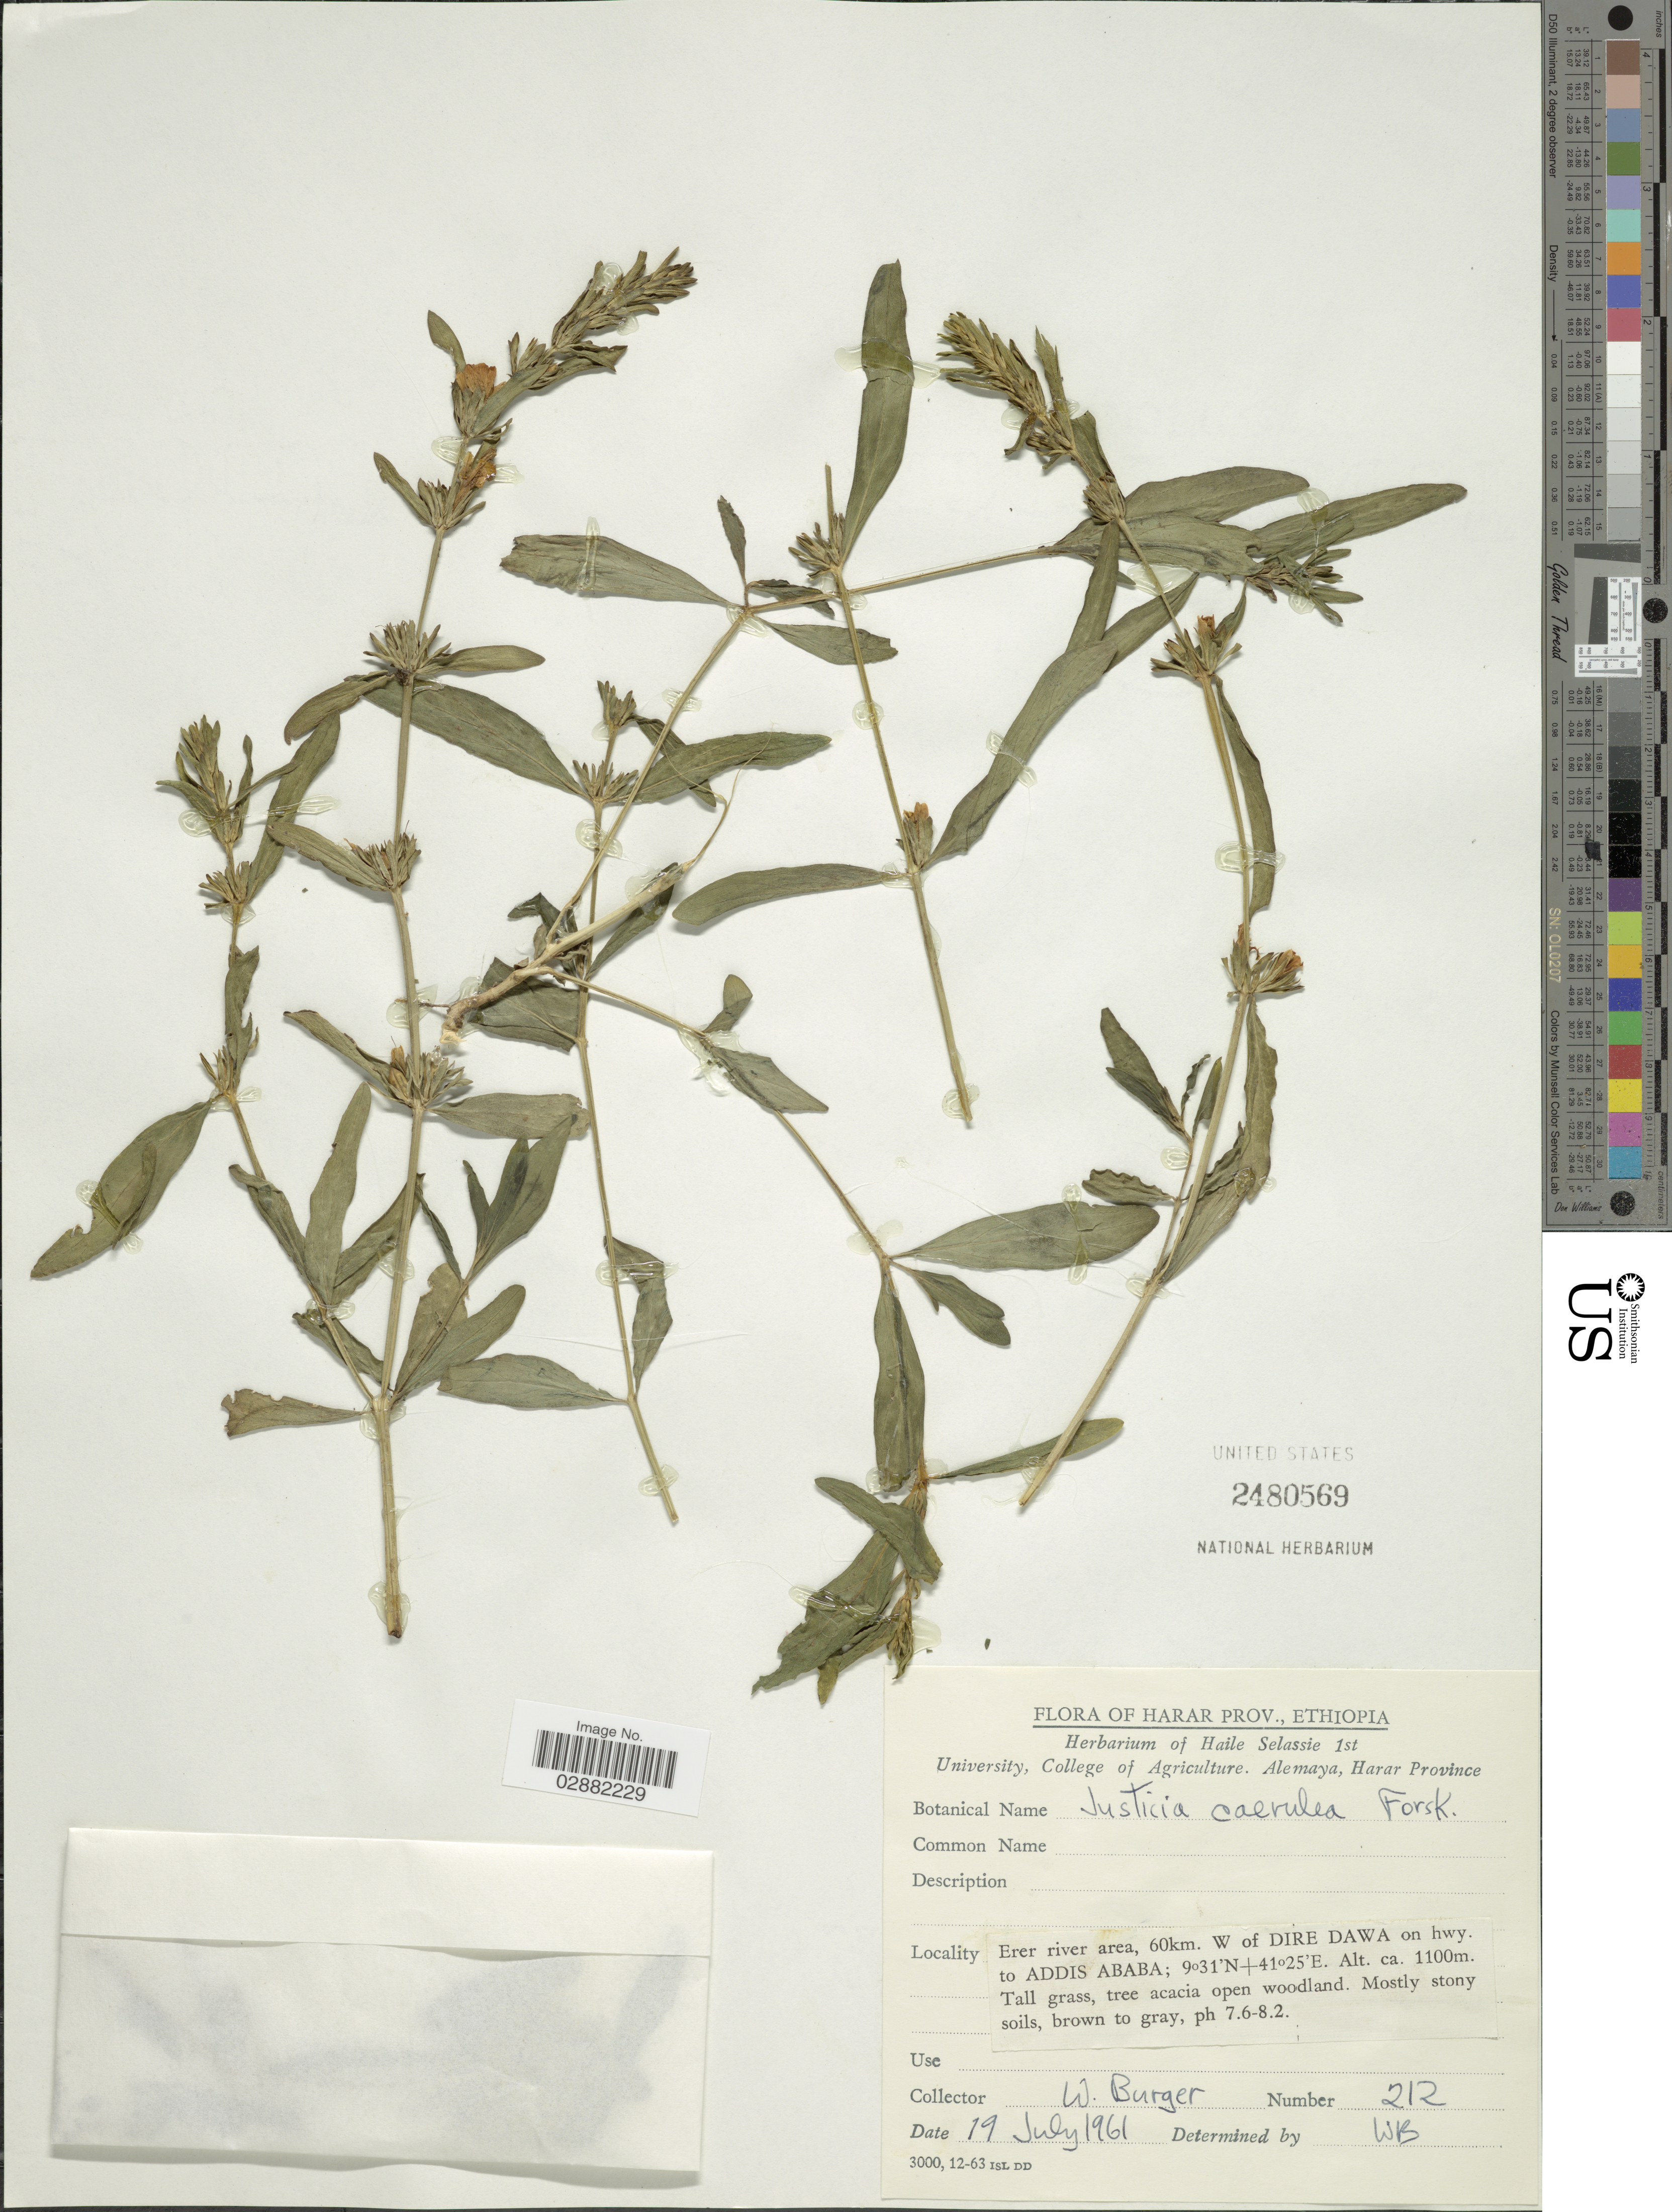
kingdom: Plantae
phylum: Tracheophyta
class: Magnoliopsida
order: Lamiales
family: Acanthaceae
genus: Justicia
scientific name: Justicia caerulea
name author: Forssk.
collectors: W. Burger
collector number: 212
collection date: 1961-07-19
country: Ethiopia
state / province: Addis Ababa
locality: Harar Prov., Ethiopia. Erer river area, 60km. W of Dire Dawa on hwy. to Addis Ababa.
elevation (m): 1100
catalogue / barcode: US 2480569